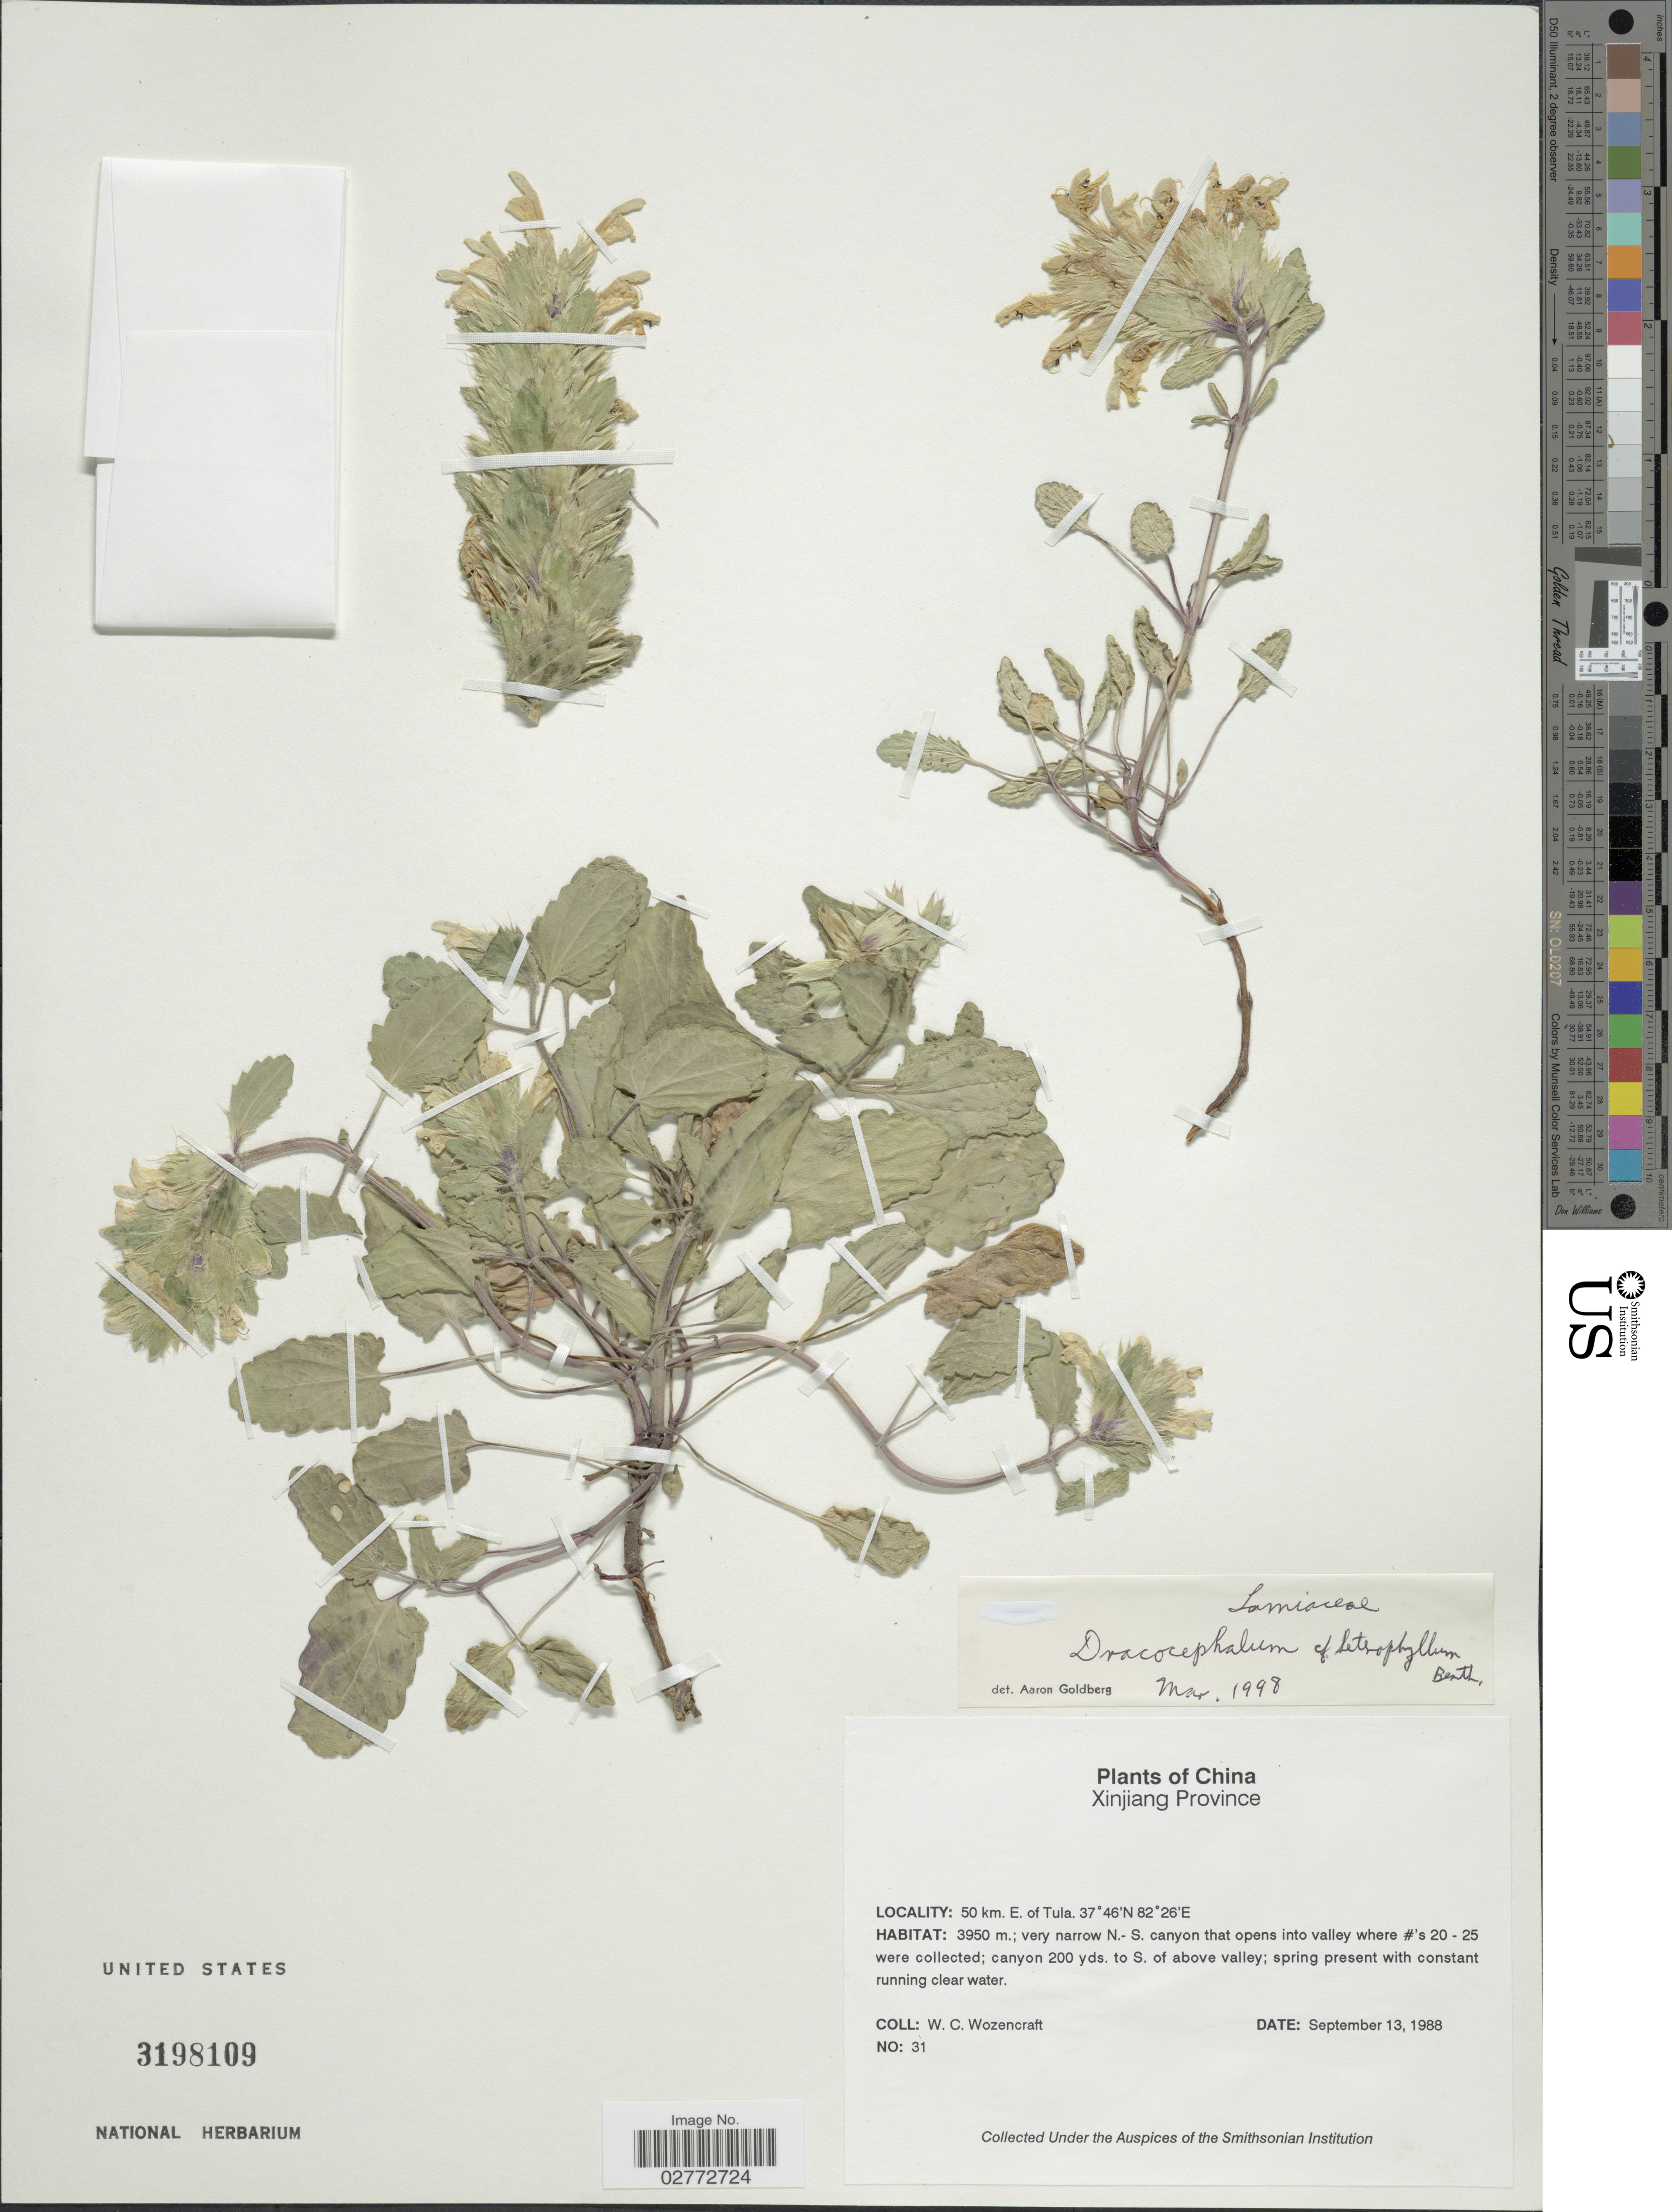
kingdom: Plantae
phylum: Tracheophyta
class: Magnoliopsida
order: Lamiales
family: Lamiaceae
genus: Dracocephalum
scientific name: Dracocephalum heterophyllum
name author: Benth.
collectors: W. Wozencraft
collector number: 31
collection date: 1988-09-13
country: China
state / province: Xinjiang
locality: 50 km. E. of Tula. Very narrow N.-S. canyon that opens into valley where #'s 20 - 25 were collected; canyon 200 yds. to S. of above valley.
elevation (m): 3950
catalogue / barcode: US 3198109